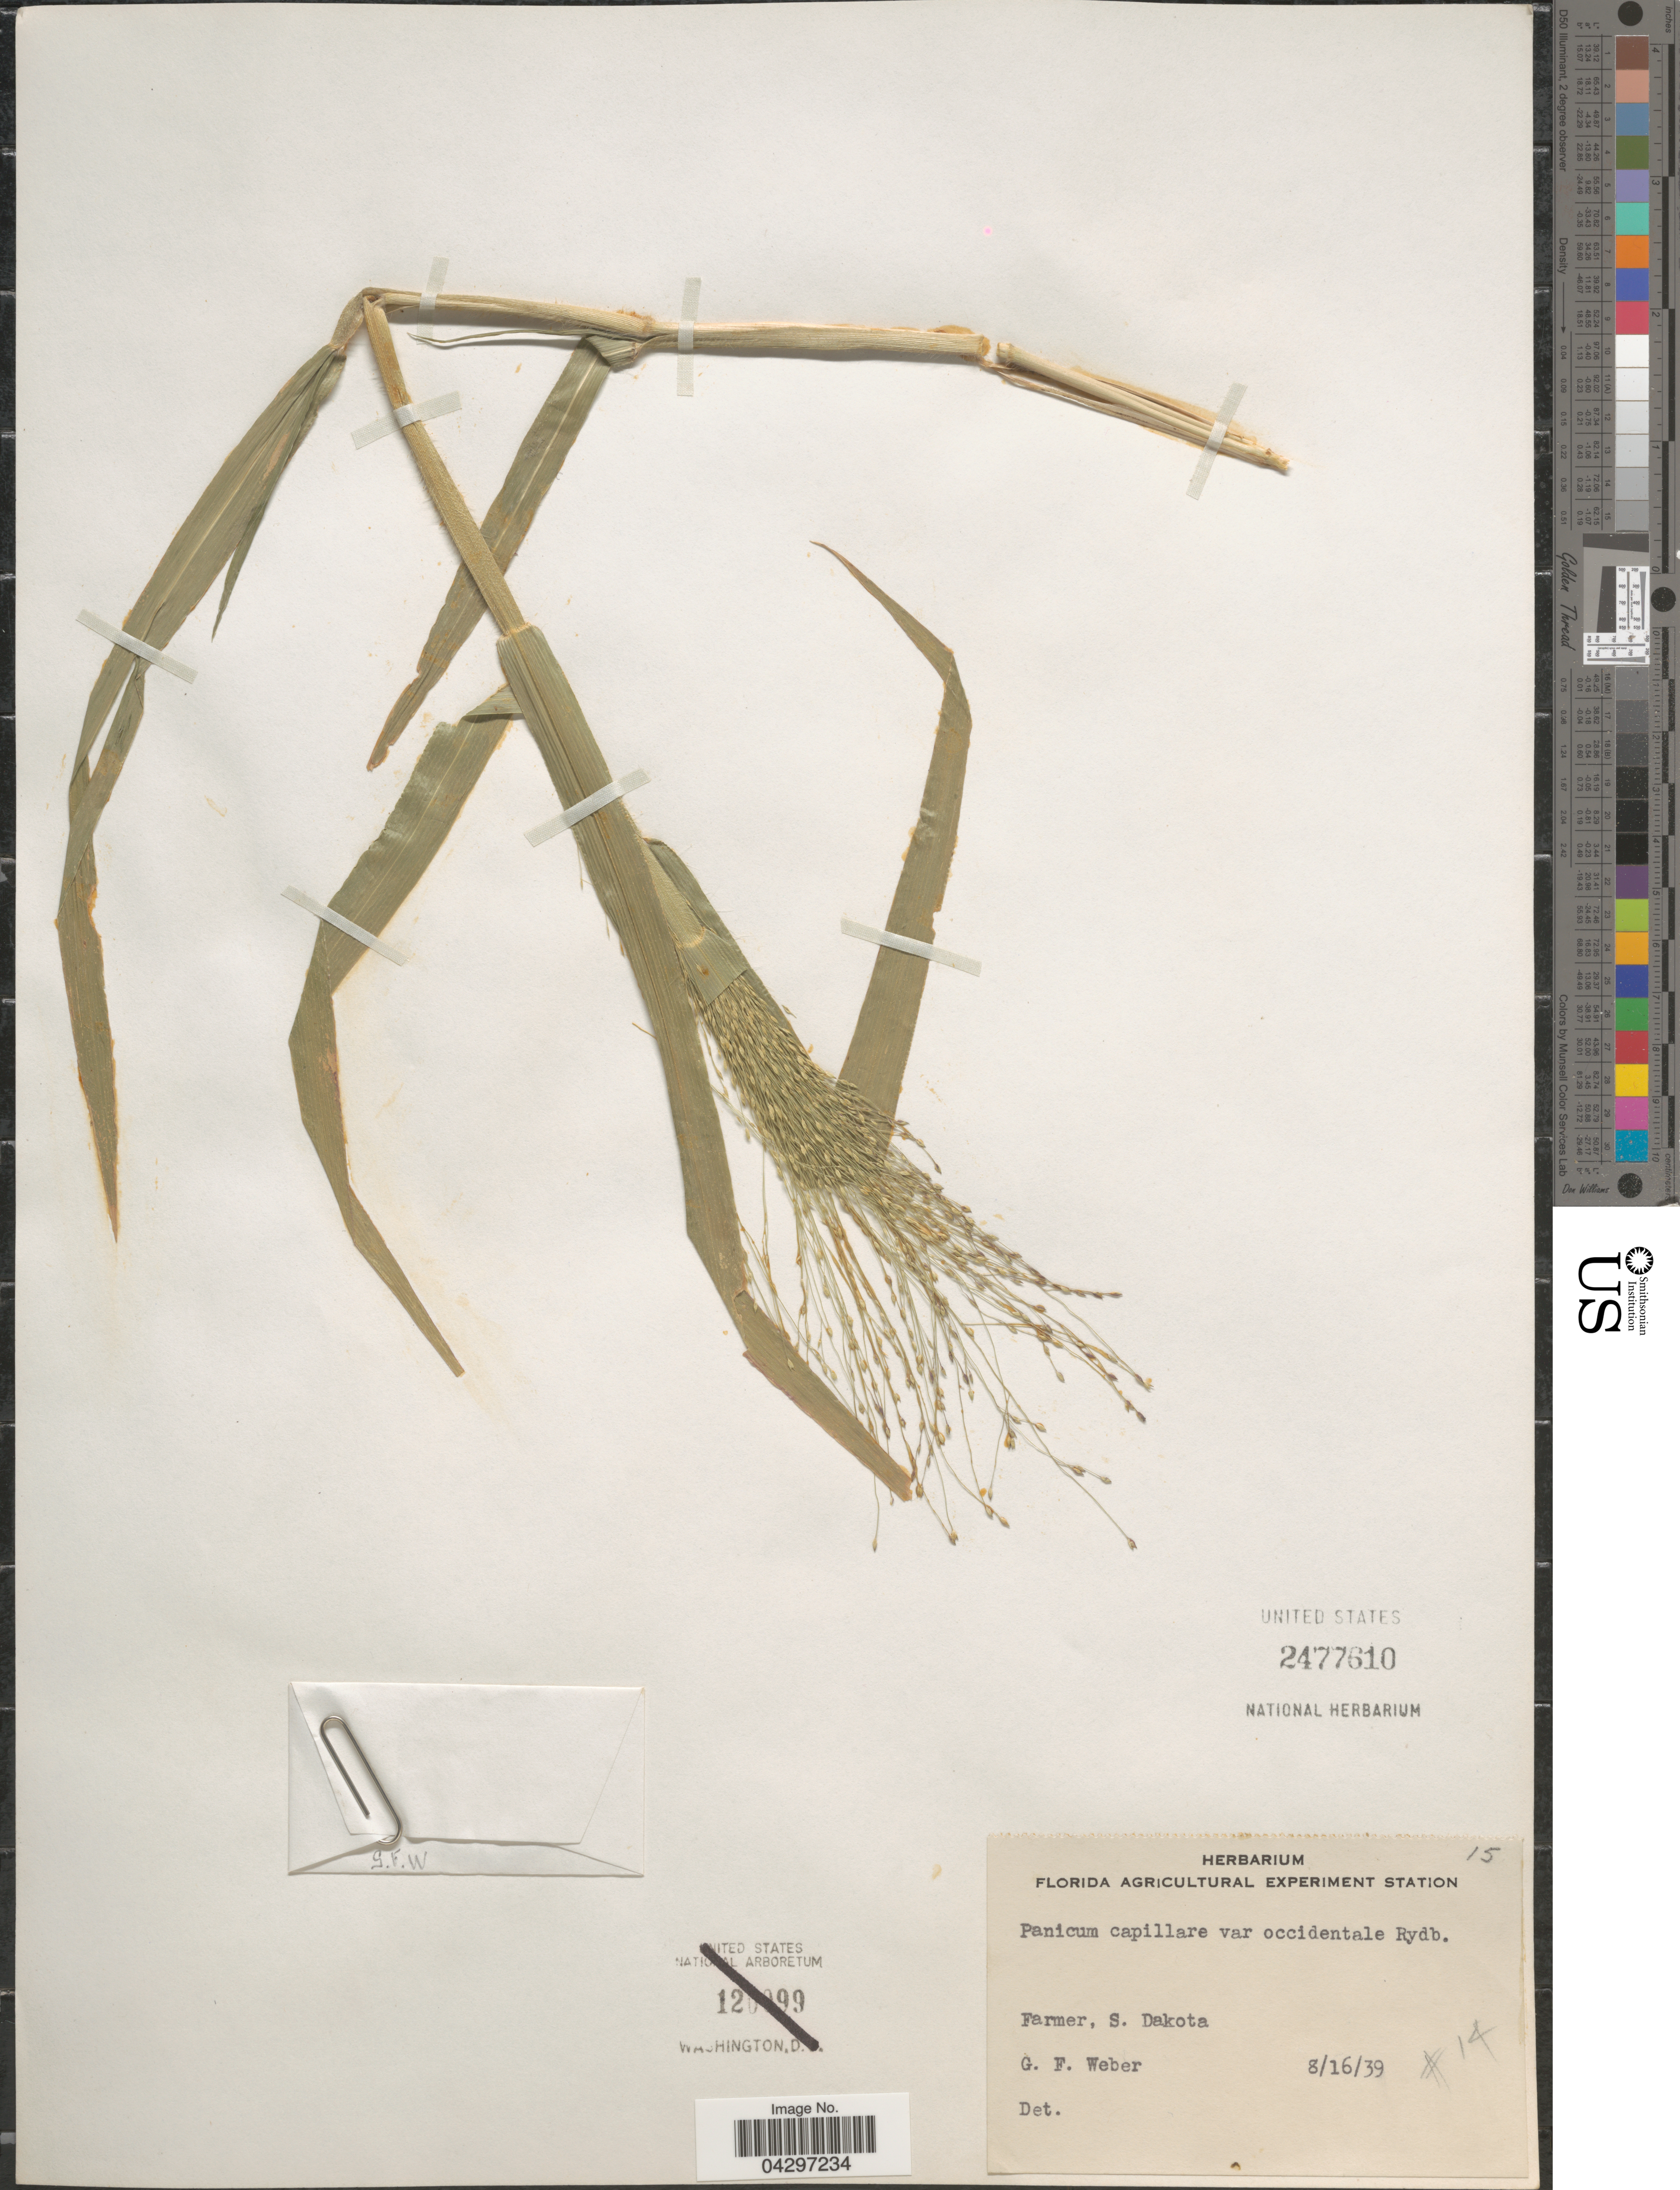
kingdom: Plantae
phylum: Tracheophyta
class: Liliopsida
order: Poales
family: Poaceae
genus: Panicum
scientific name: Panicum capillare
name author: L.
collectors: G. Weber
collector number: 14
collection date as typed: Transcribed d/m/y: 16/8/39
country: United States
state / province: South Dakota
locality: Farmer.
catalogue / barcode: US 2477610